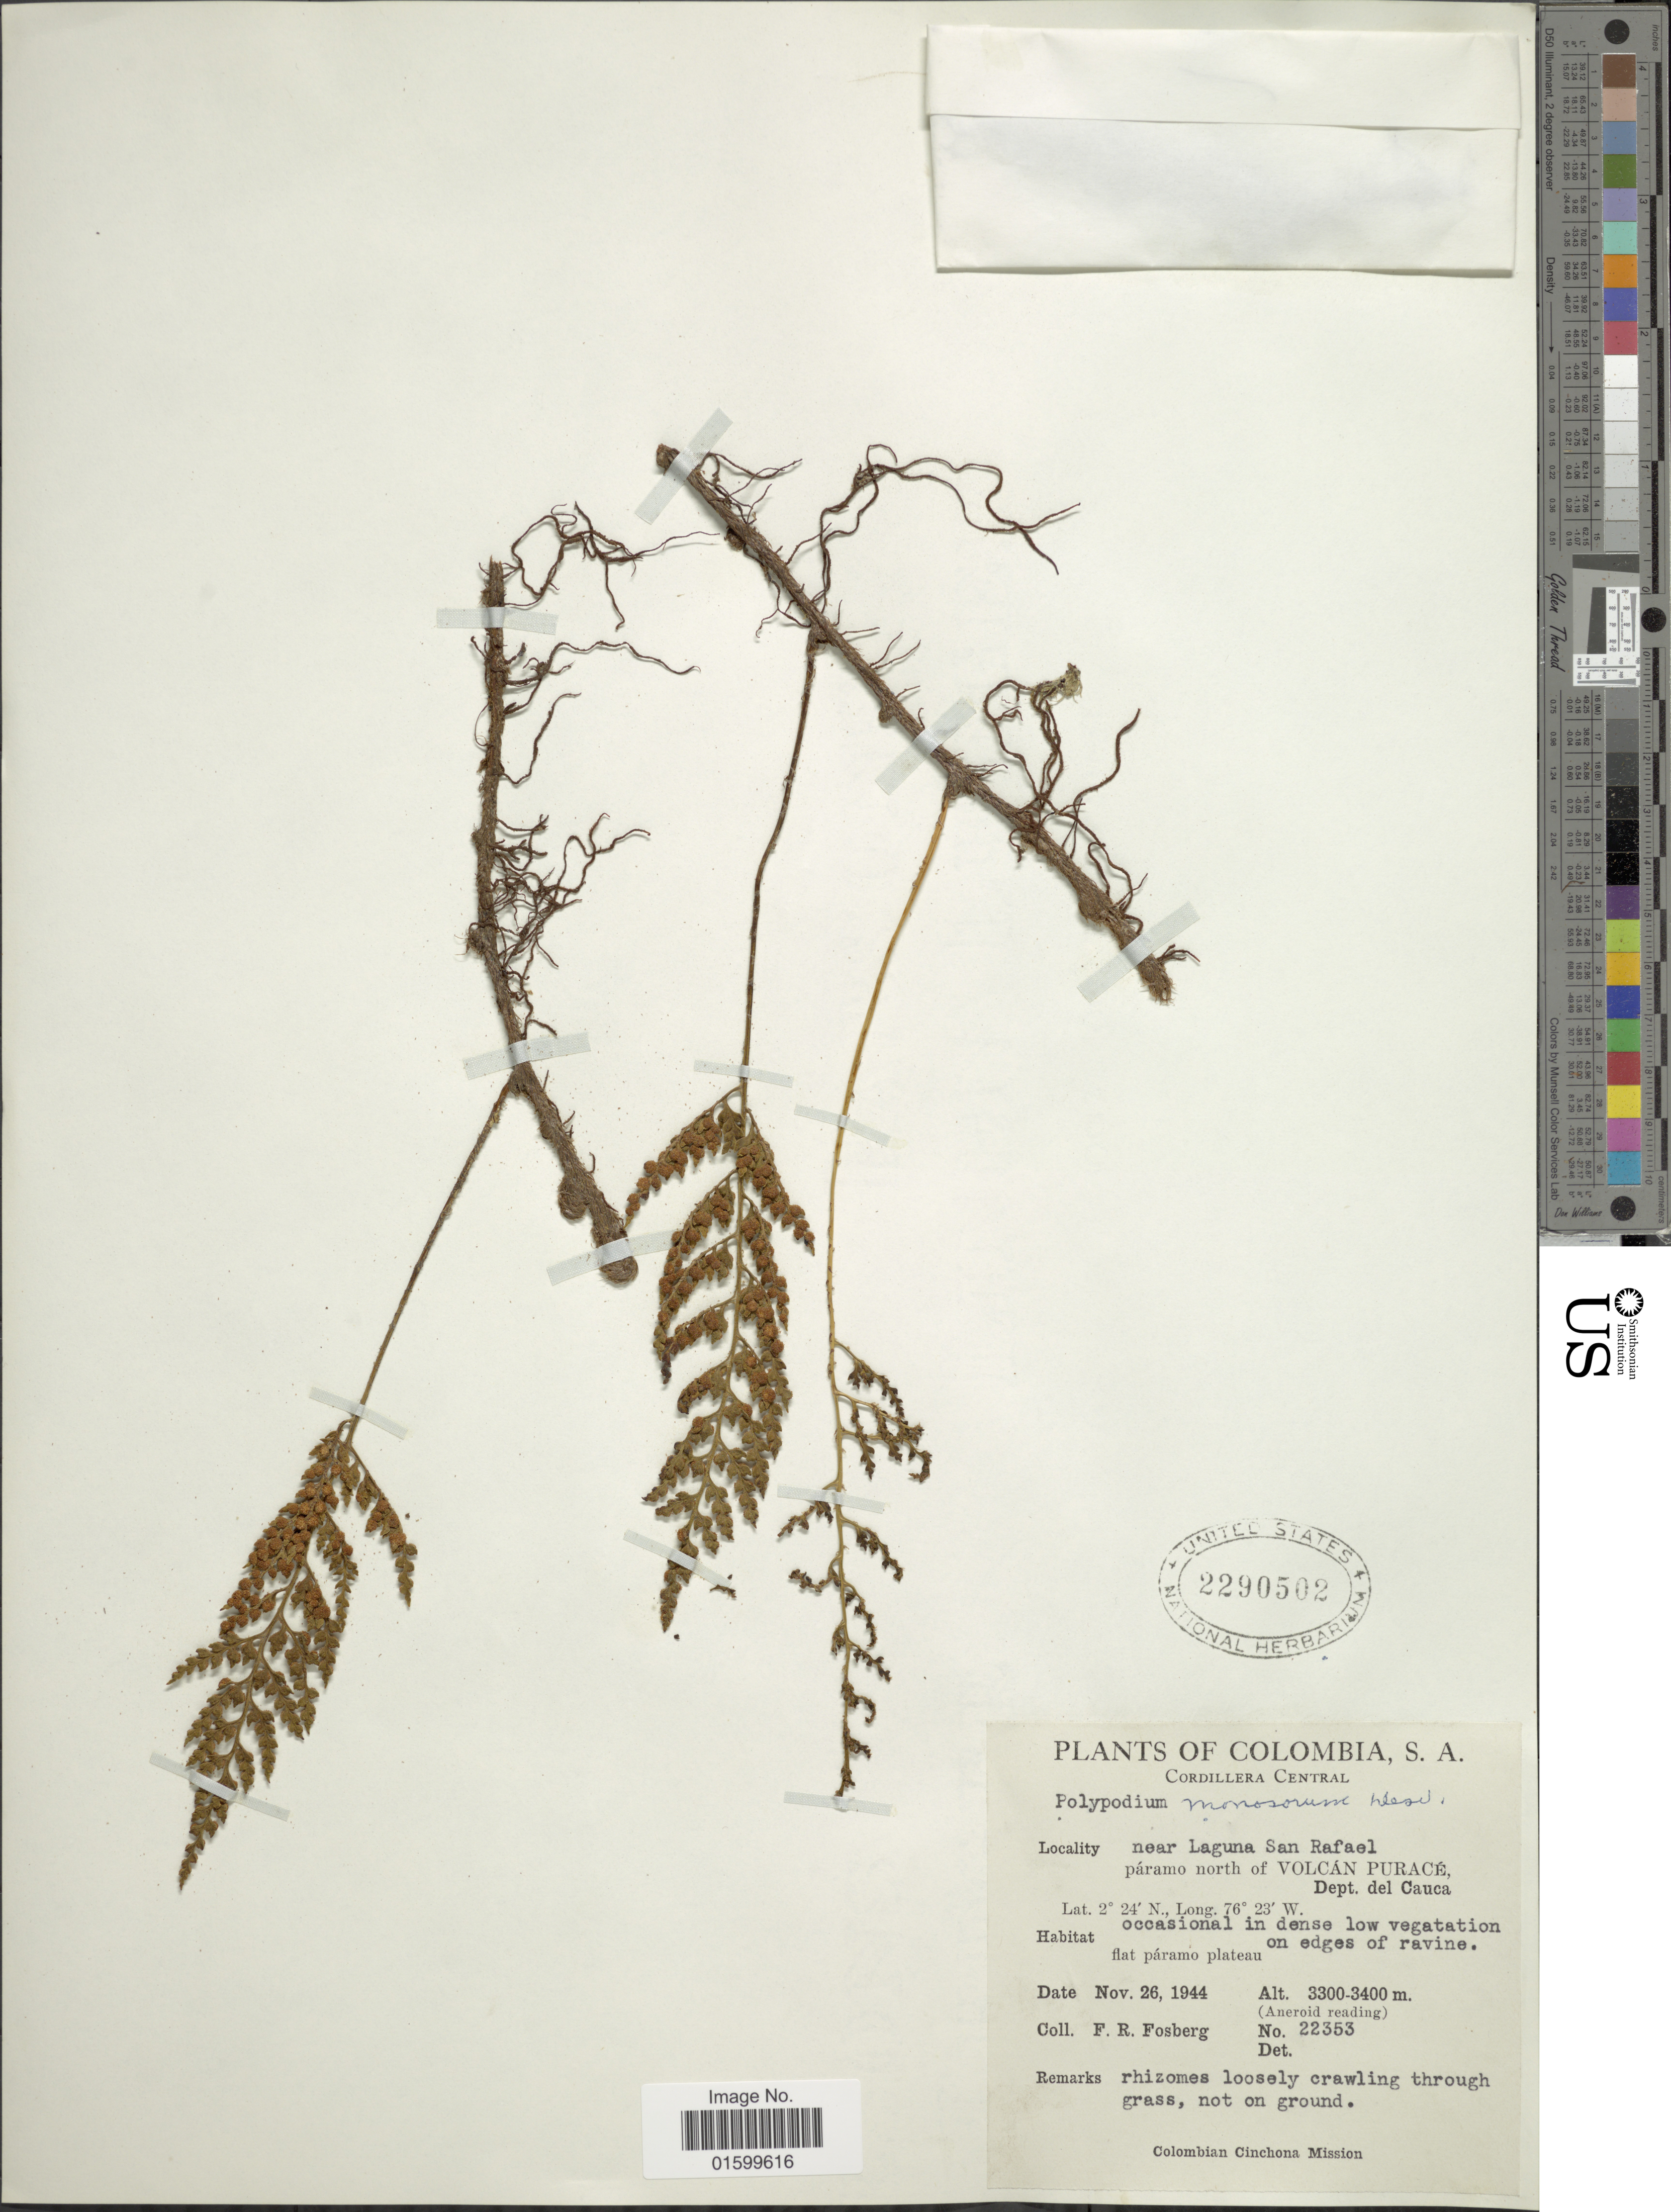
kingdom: Plantae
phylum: Tracheophyta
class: Polypodiopsida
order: Polypodiales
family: Polypodiaceae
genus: Pleopeltis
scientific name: Pleopeltis monosora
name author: (Desv.) A.R. Sm.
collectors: F. R. Fosberg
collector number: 22353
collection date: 1944-11-26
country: Colombia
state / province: Cauca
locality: Colombia, S. A., Cordillera Central, near Laguna San Rafael, paramo north of Volcan Purace, Dept. del Cauca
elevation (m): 3300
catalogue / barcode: US 2290502